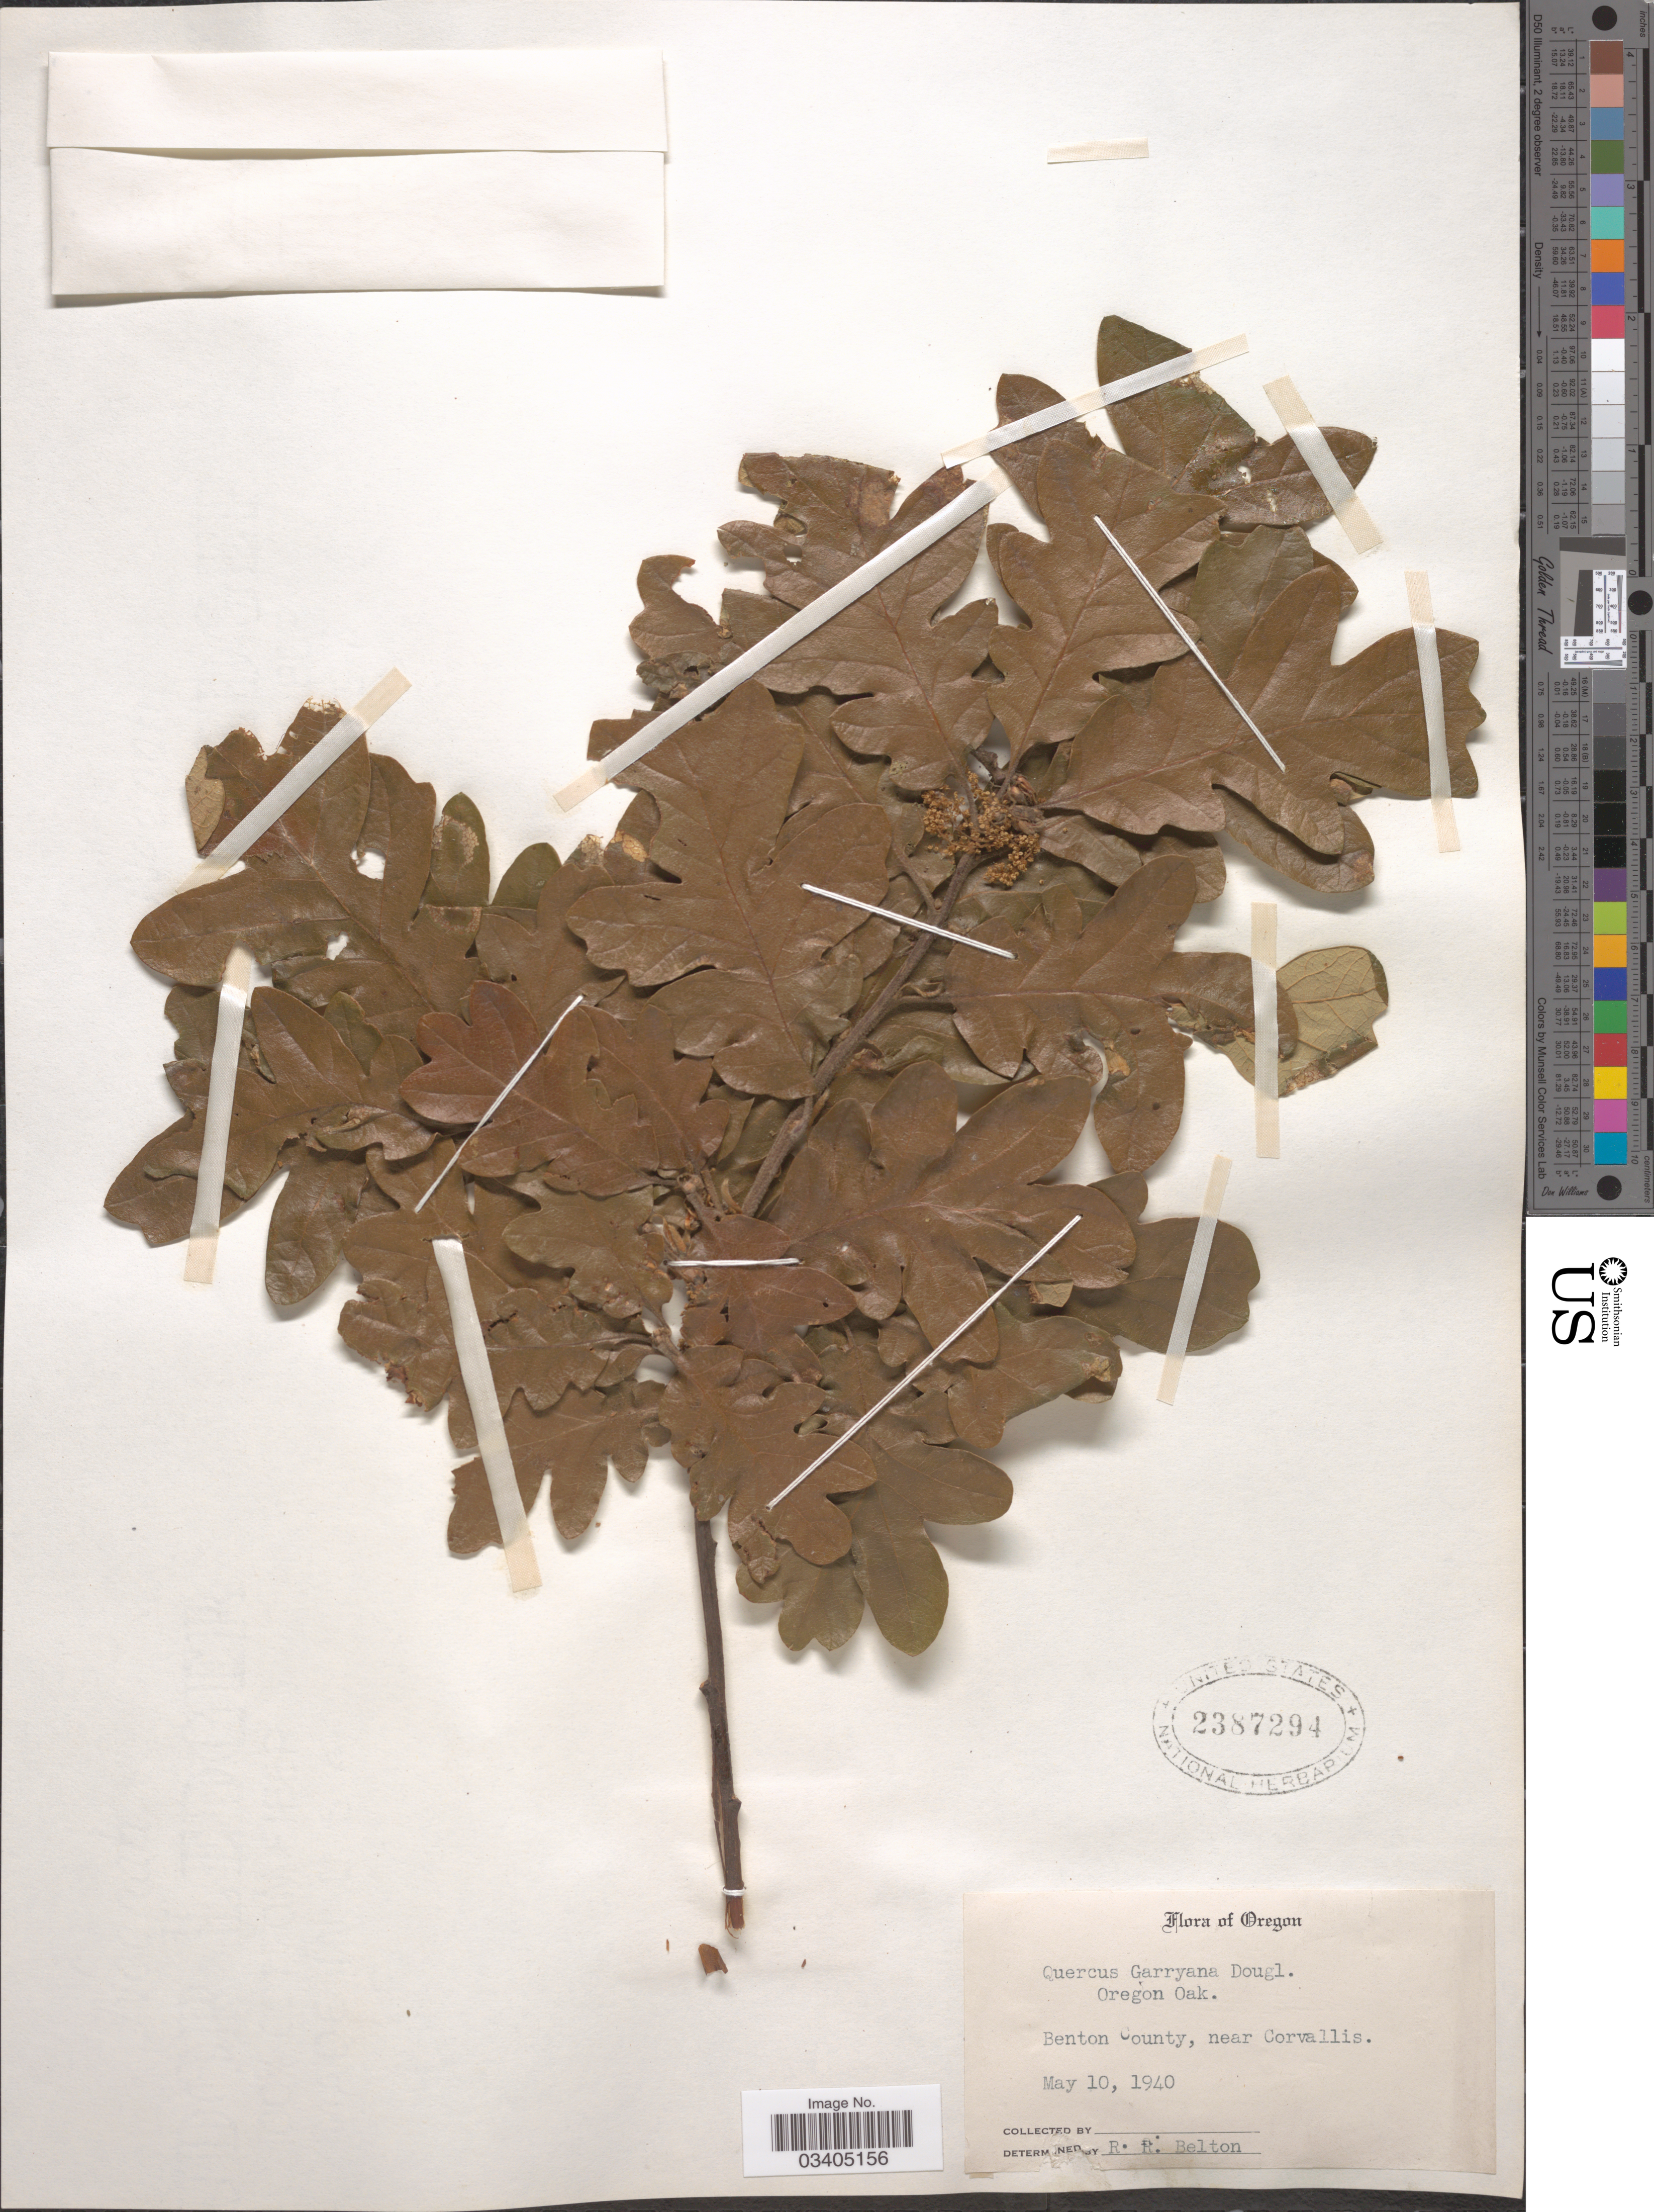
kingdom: Plantae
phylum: Tracheophyta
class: Magnoliopsida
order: Fagales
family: Fagaceae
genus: Quercus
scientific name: Quercus garryana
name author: Douglas ex Hook.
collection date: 1940-05-10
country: United States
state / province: Oregon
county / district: Benton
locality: Benton County, near Corvallis.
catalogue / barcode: US 2387294